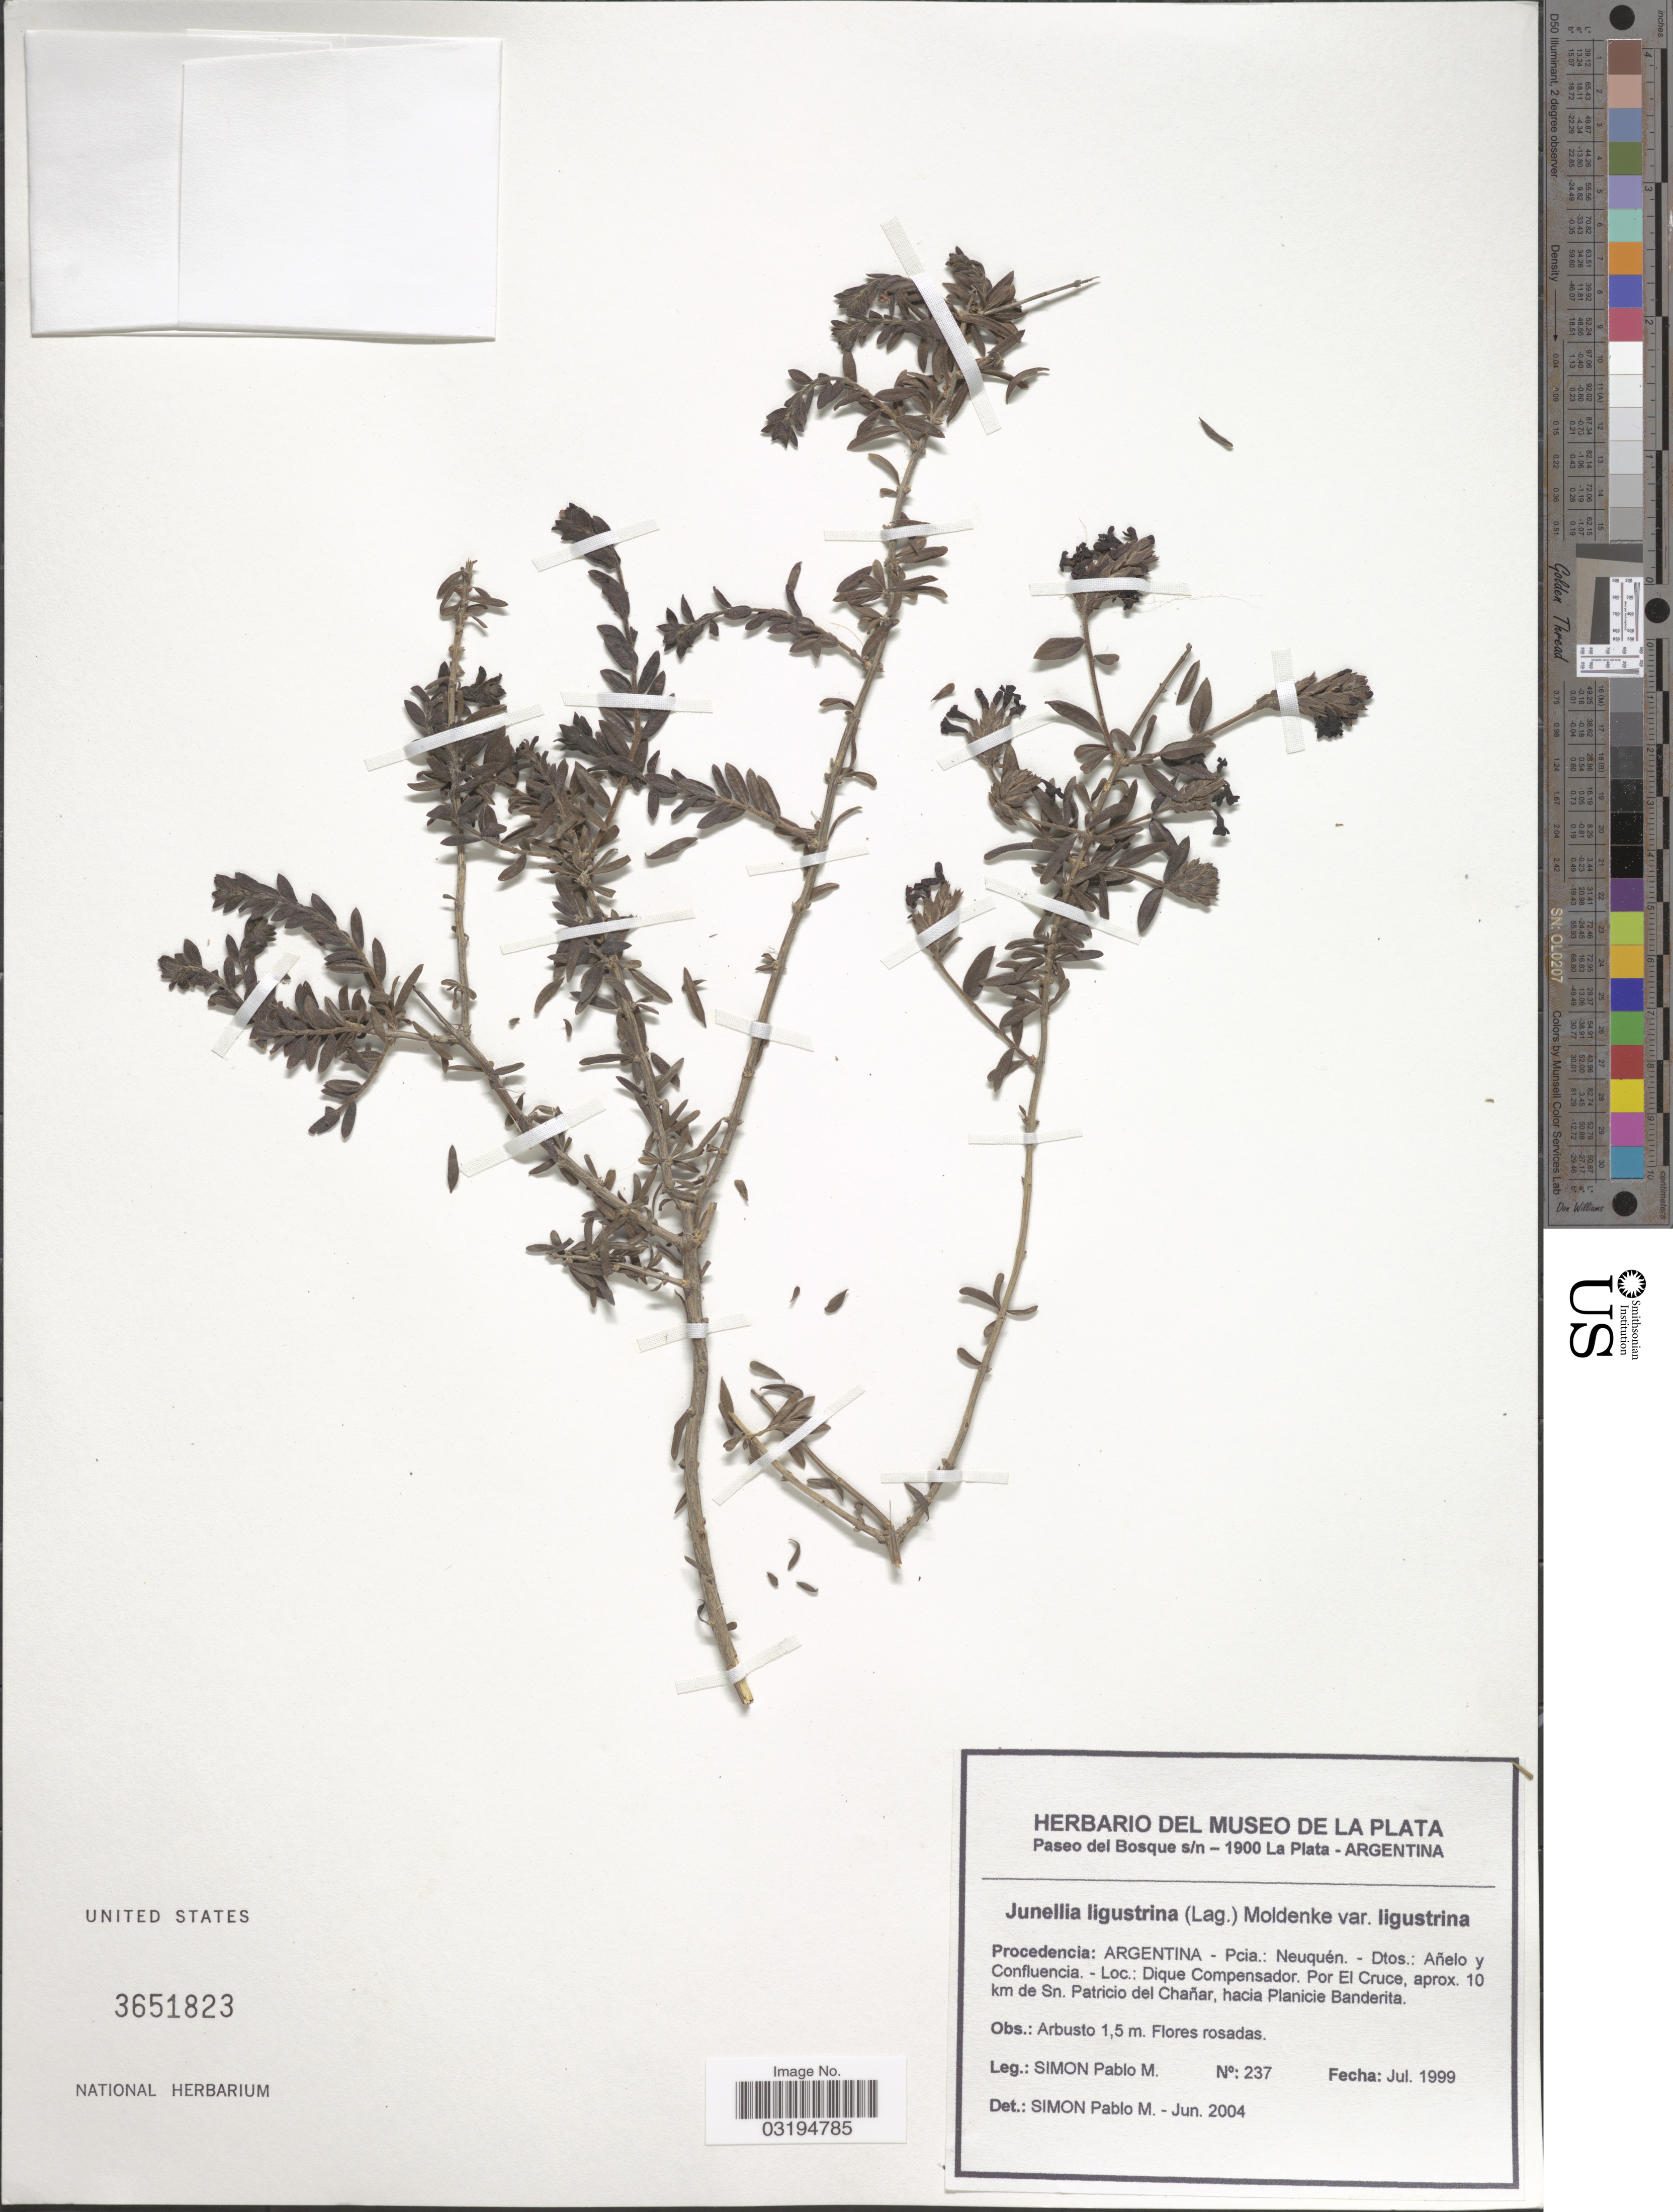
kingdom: Plantae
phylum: Tracheophyta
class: Magnoliopsida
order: Lamiales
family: Verbenaceae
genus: Junellia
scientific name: Junellia ligustrina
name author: (Lag.) Moldenke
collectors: P. M. Simón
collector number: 237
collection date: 1999-07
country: Argentina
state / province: Neuquen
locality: Dtos.: Añelo y Confluencia. Dique Compensador. Por El Cruce, aprox. 10 km de Sn. Patricio del Chañar, hacia Planicie Banderita.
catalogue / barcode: US 3651823